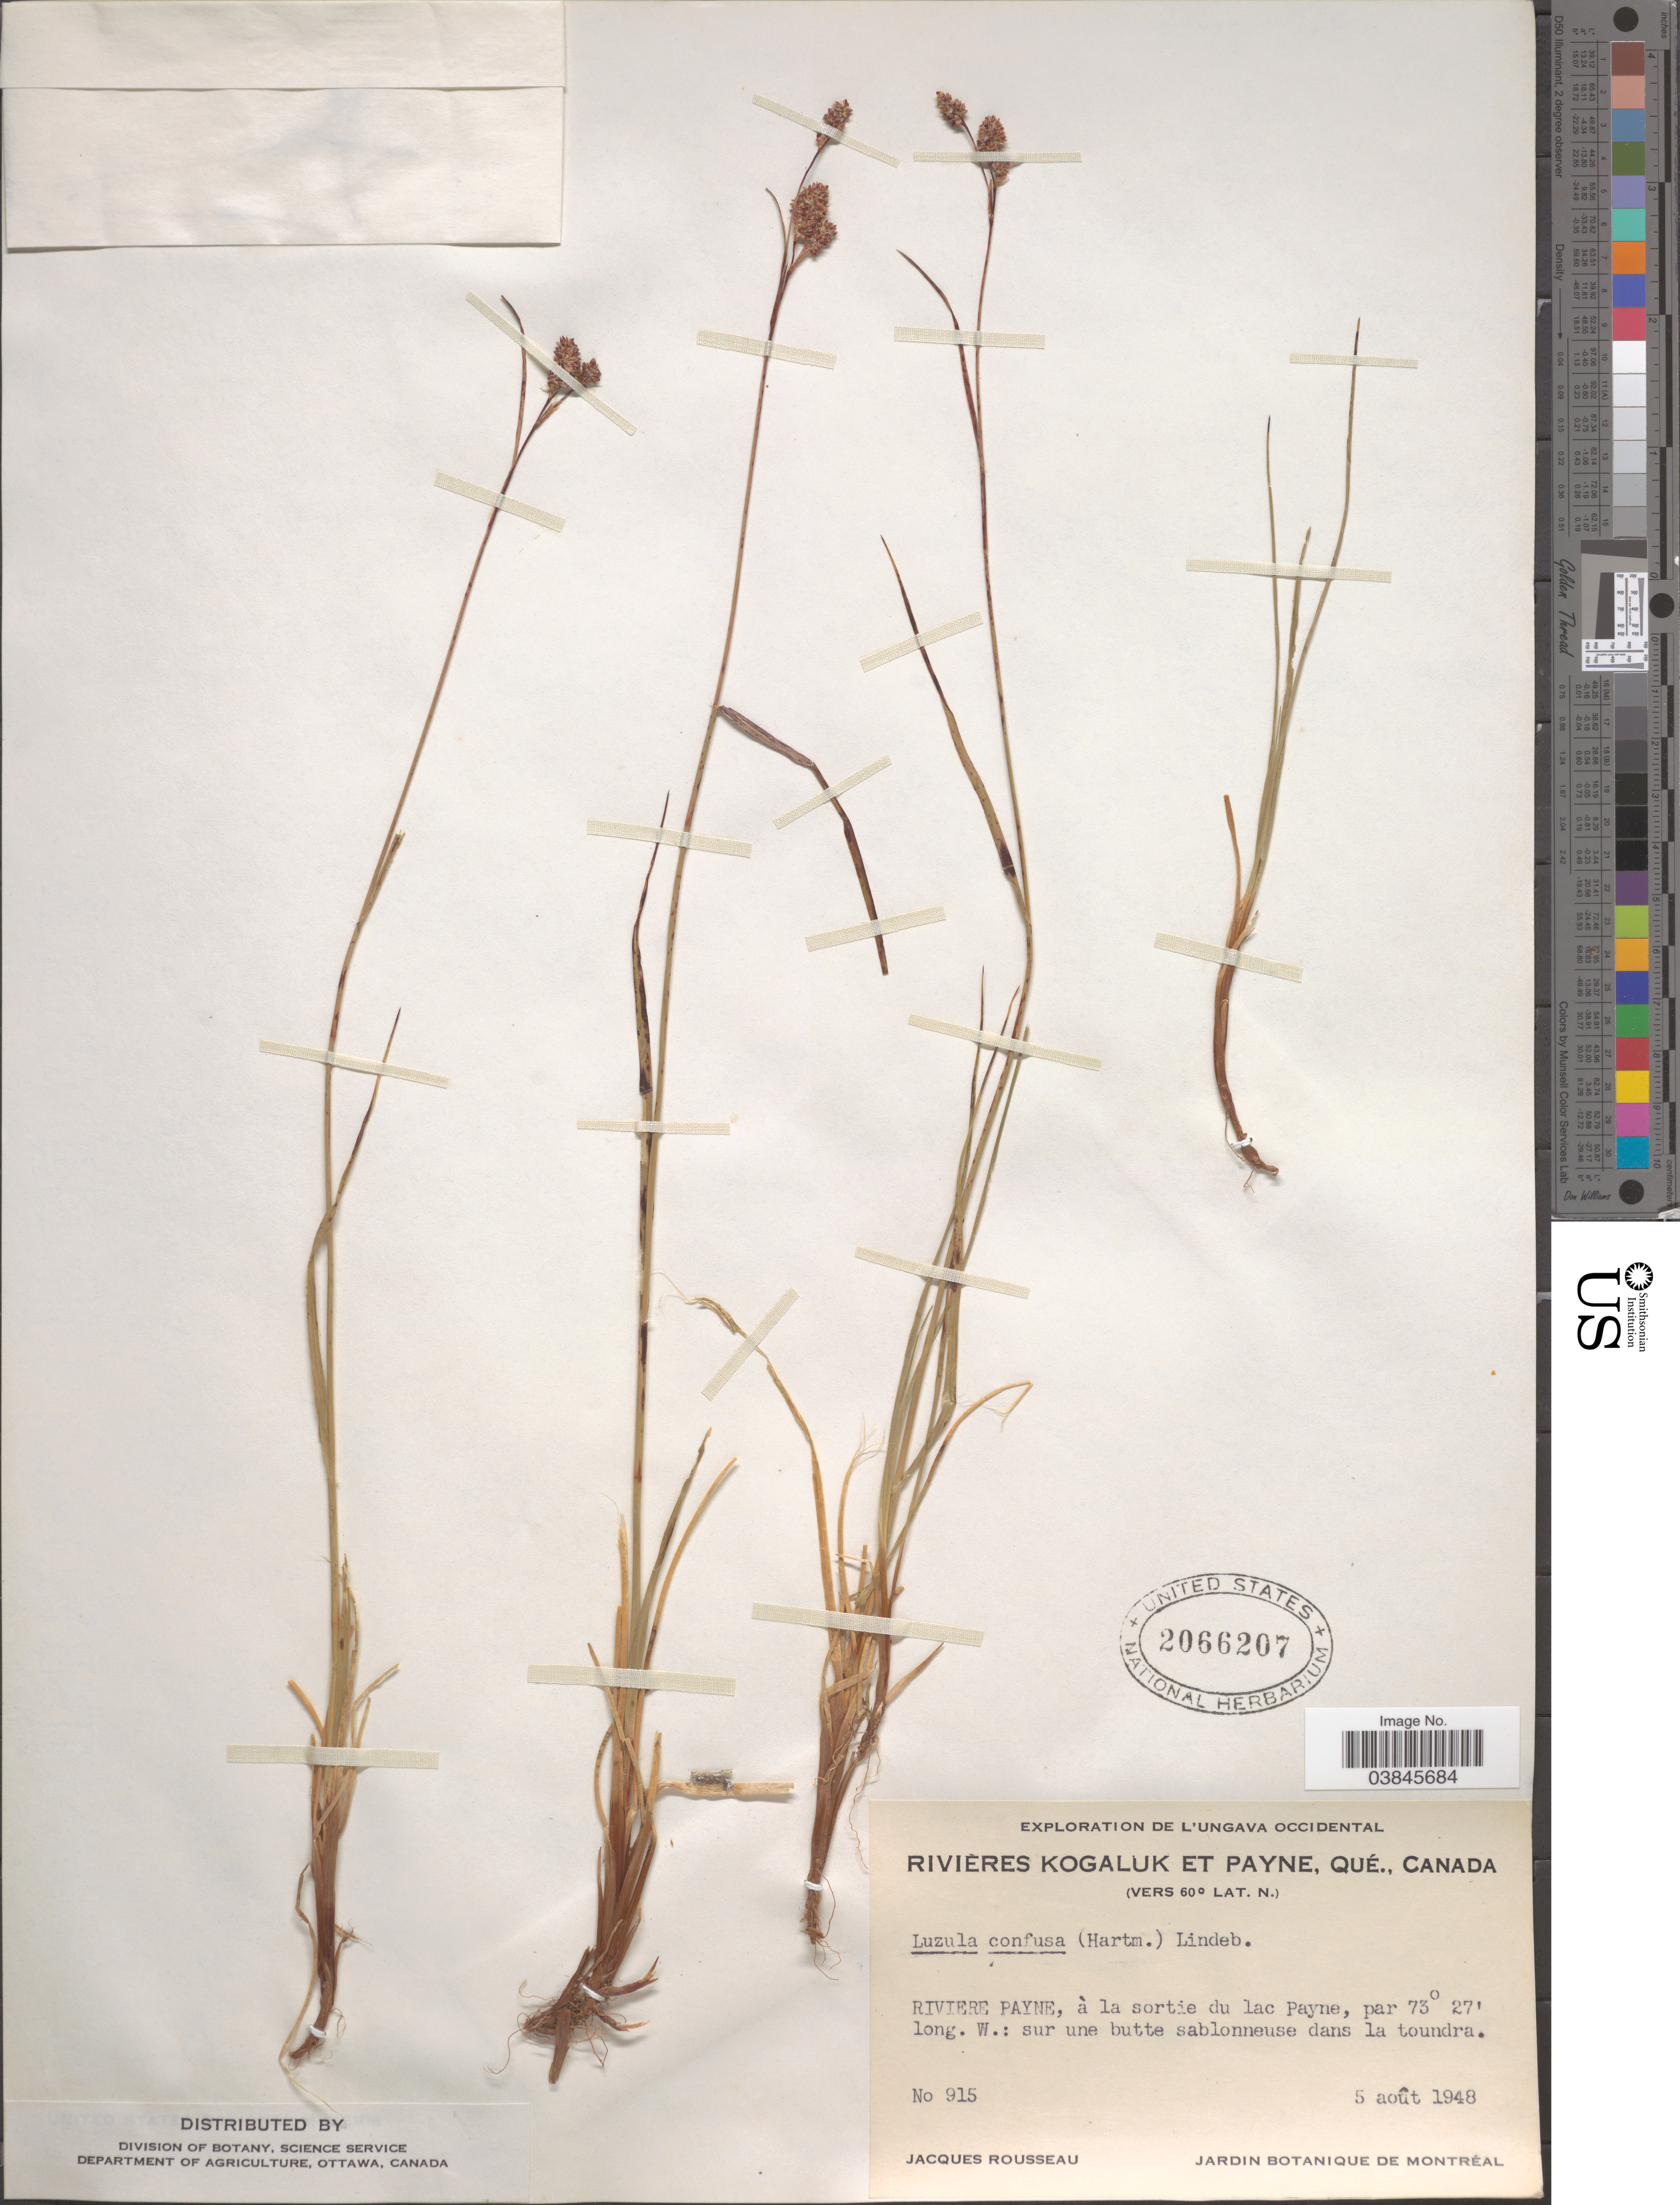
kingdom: Plantae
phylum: Tracheophyta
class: Liliopsida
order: Poales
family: Juncaceae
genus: Luzula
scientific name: Luzula confusa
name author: Lindeb.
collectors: J. Rousseau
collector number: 915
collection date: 1948-08-05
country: Canada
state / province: Quebec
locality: L'Ungava occidental. Rivières Kogaluk et Payne. Riviere Payne, à la sortie du lac Payne.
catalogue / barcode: US 2066207